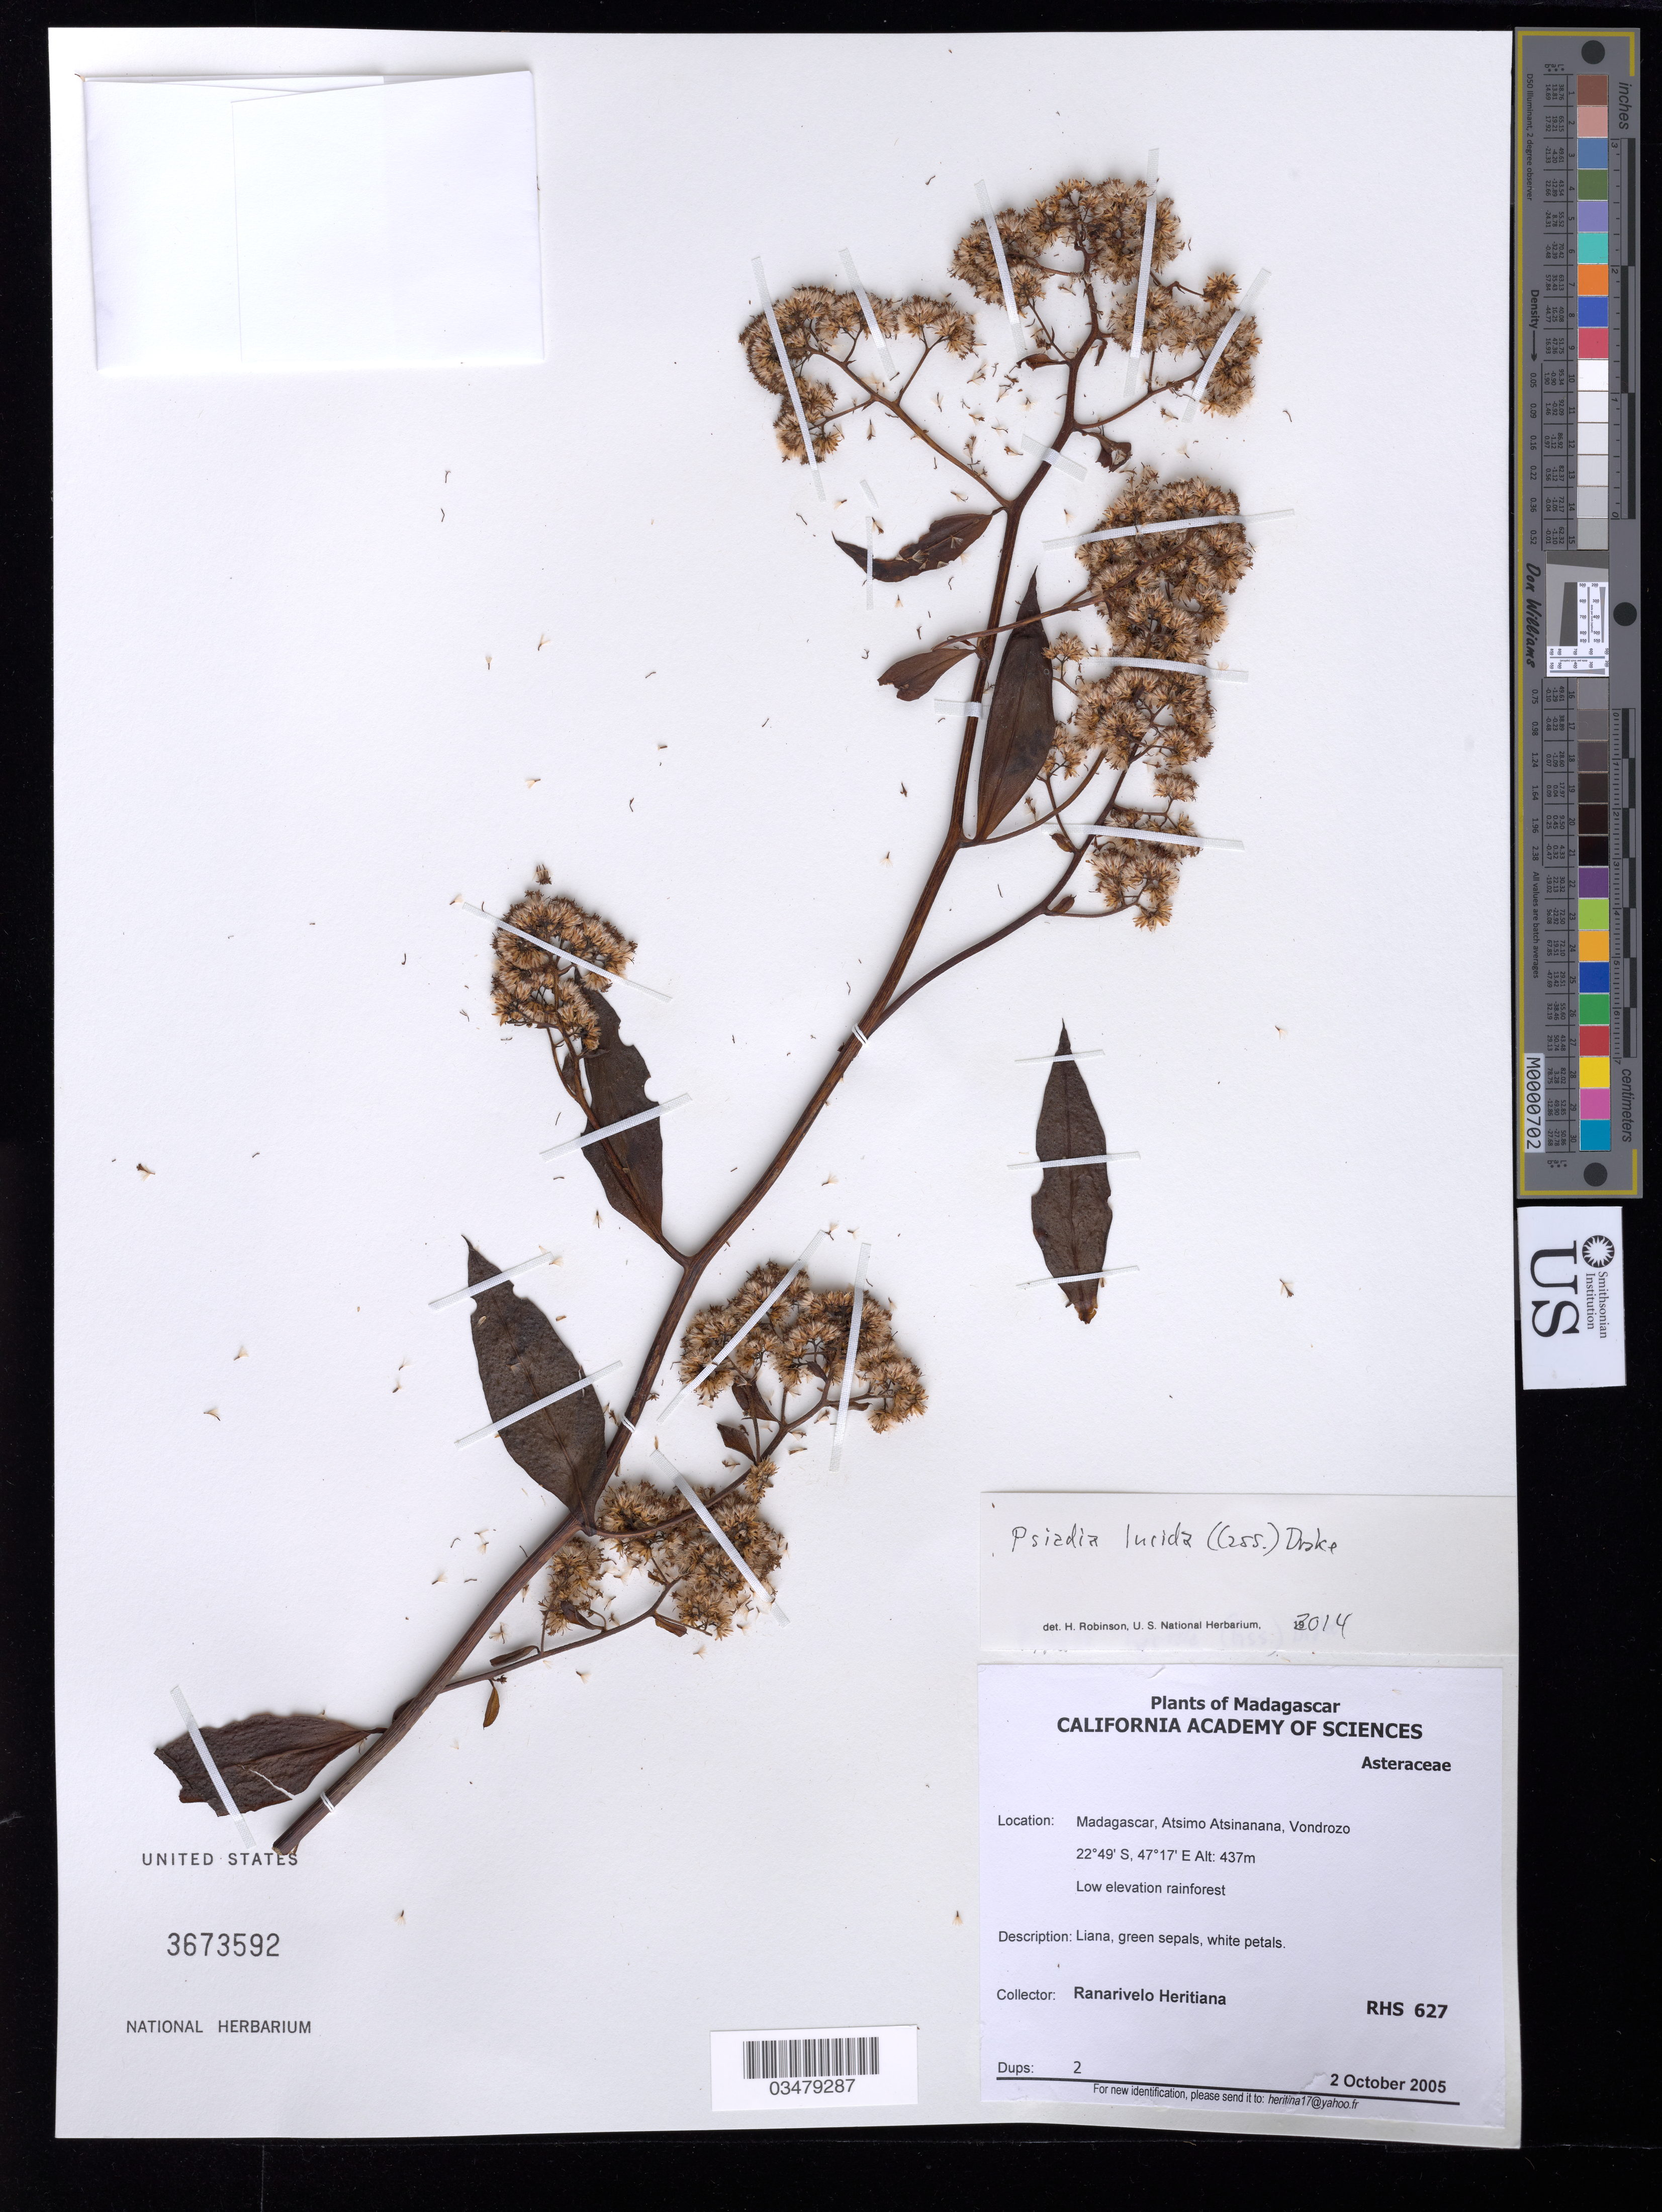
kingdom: Plantae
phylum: Tracheophyta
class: Magnoliopsida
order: Asterales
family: Asteraceae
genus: Psiadia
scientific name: Psiadia lucida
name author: (Cass.) Drake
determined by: Robinson, Harold E., (US)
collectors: R. Heritiana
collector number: RHS 627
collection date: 2005-10-02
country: Madagascar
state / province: Atsimo-Atsinanana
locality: Vondrozo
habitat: Low elevation rainforest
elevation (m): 437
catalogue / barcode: US 3673592